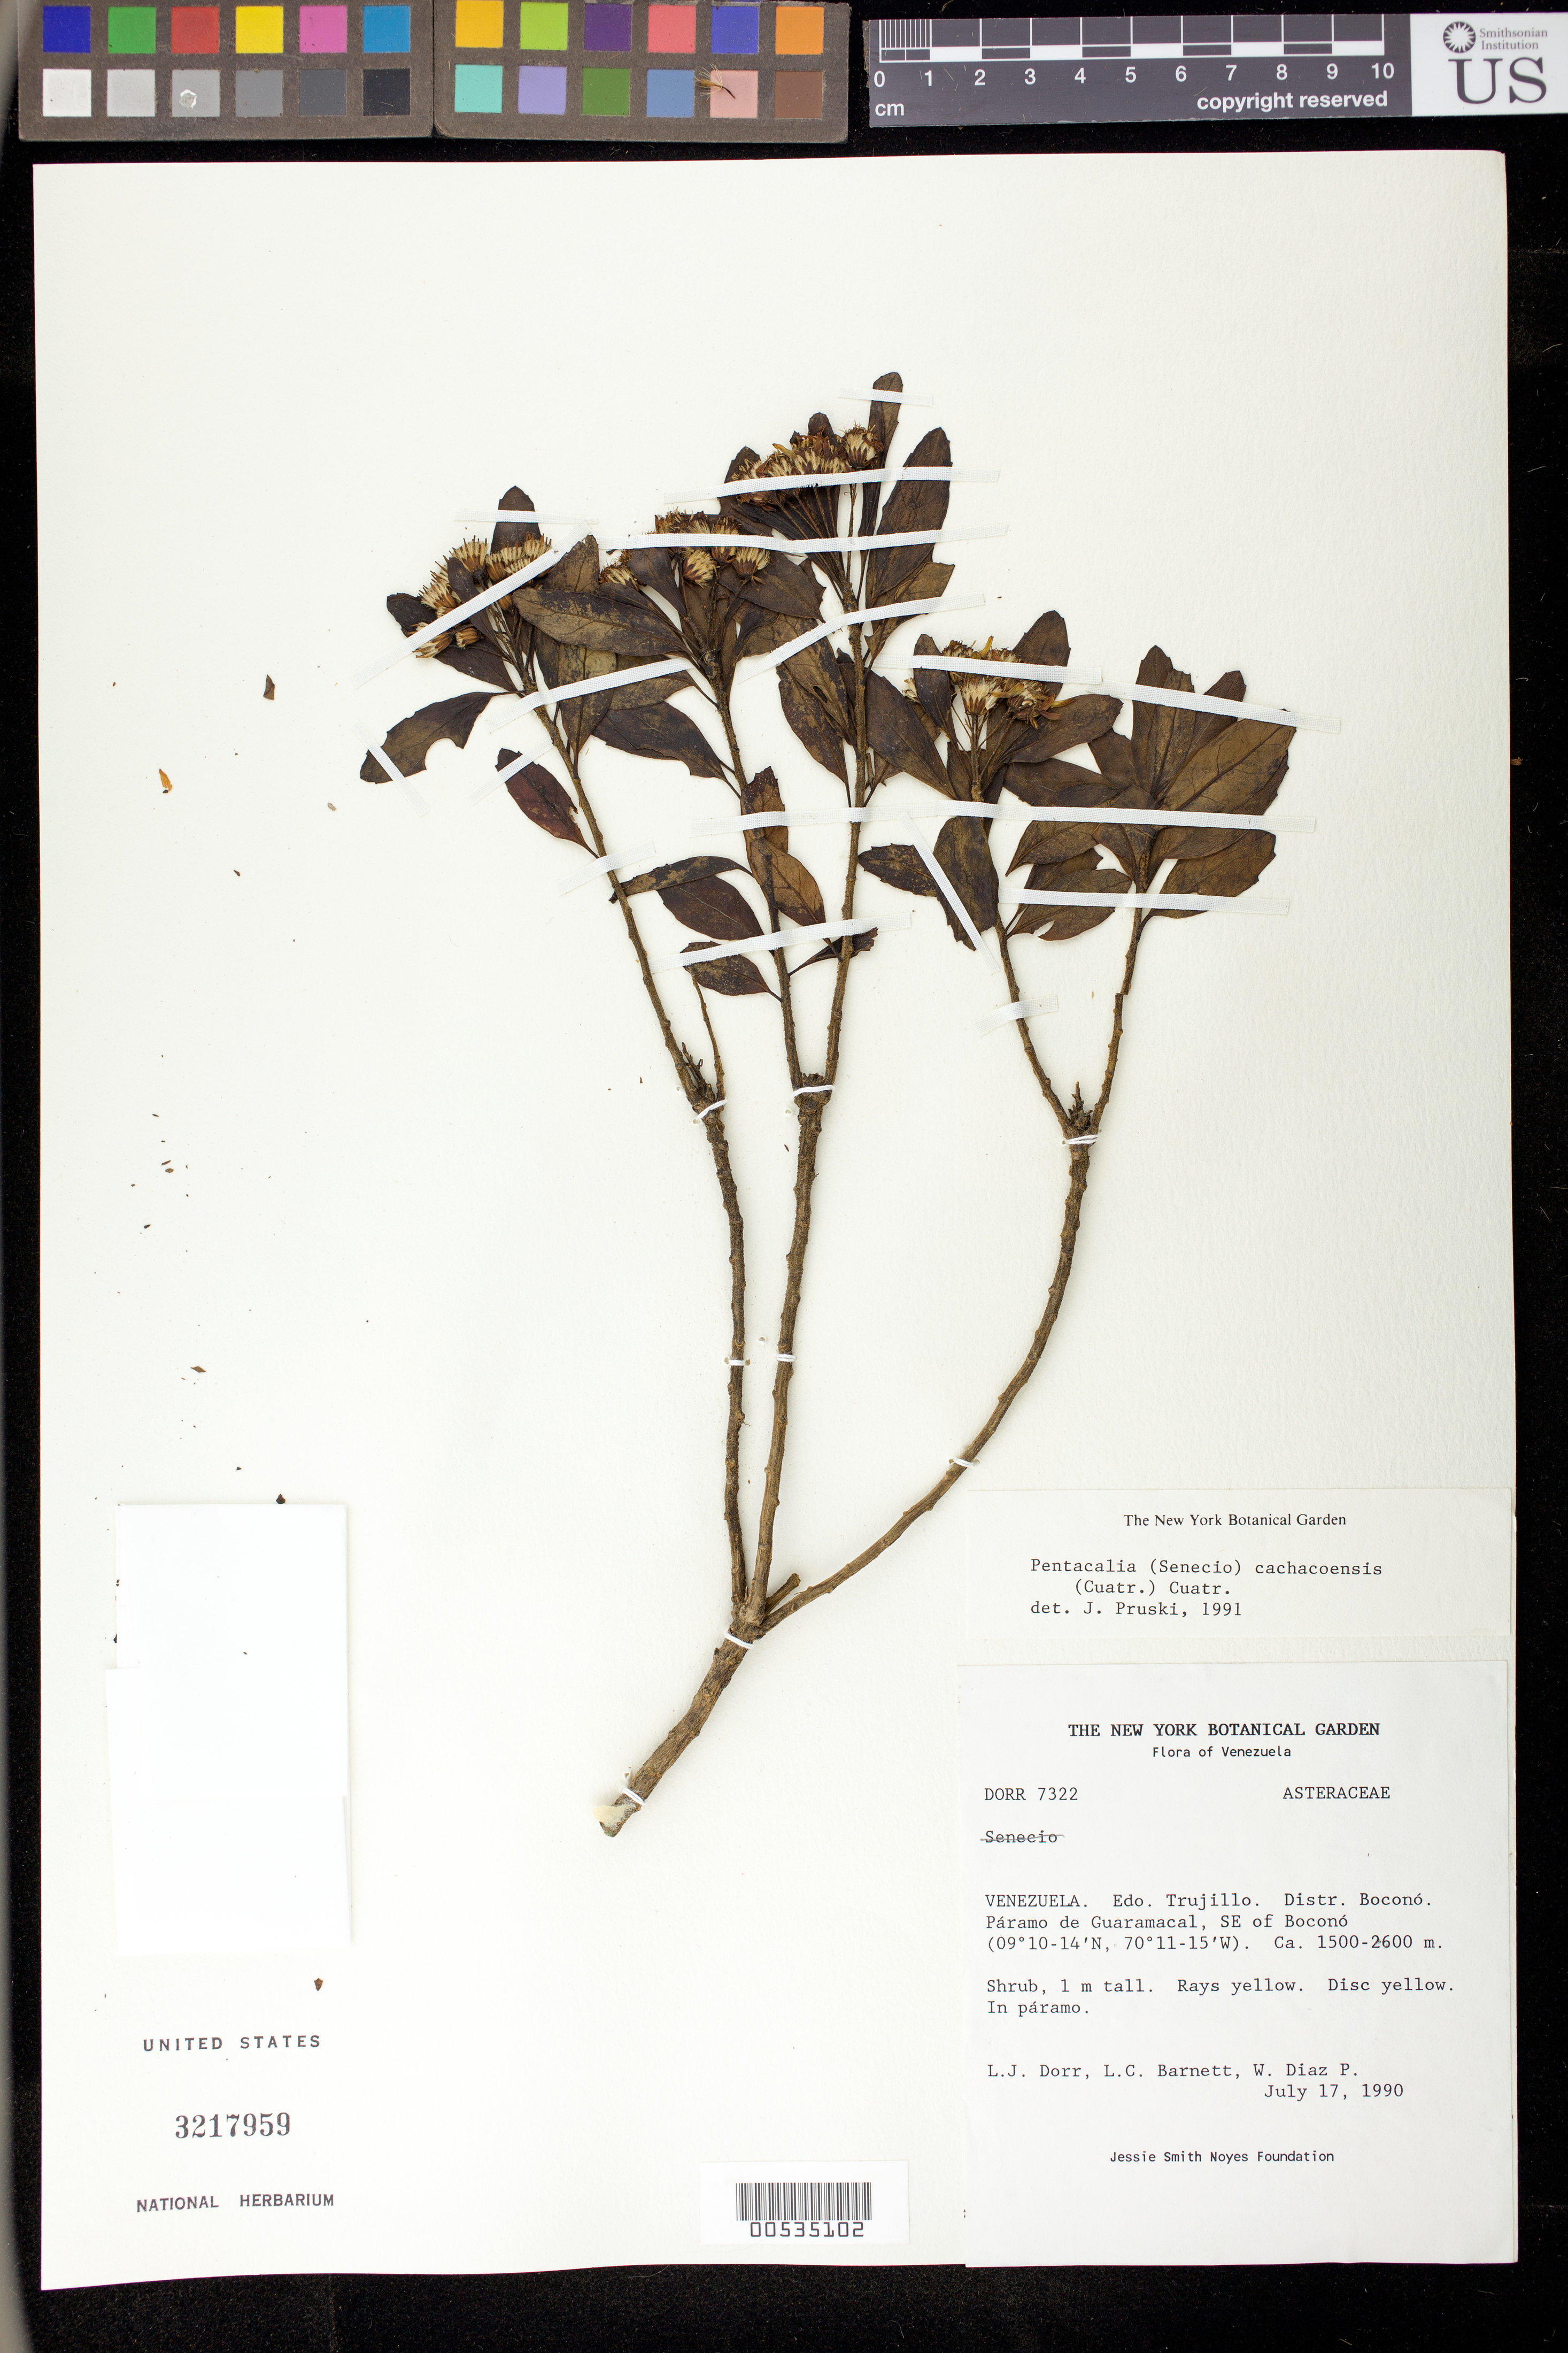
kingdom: Plantae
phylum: Tracheophyta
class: Magnoliopsida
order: Asterales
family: Asteraceae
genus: Pentacalia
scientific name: Pentacalia cachacoensis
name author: (Cuatrec.) Cuatrec.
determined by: Pruski, J. F.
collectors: L. J. Dorr, L. C. Barnett & W. Díaz P.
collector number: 7322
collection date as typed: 17 Jul 1990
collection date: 1990-07-17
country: Venezuela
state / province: Trujillo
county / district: Boconó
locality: Páramo de Guaramacal, SE of Boconó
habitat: In páramo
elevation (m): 1500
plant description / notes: NY, PORT, US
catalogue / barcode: US 3217959